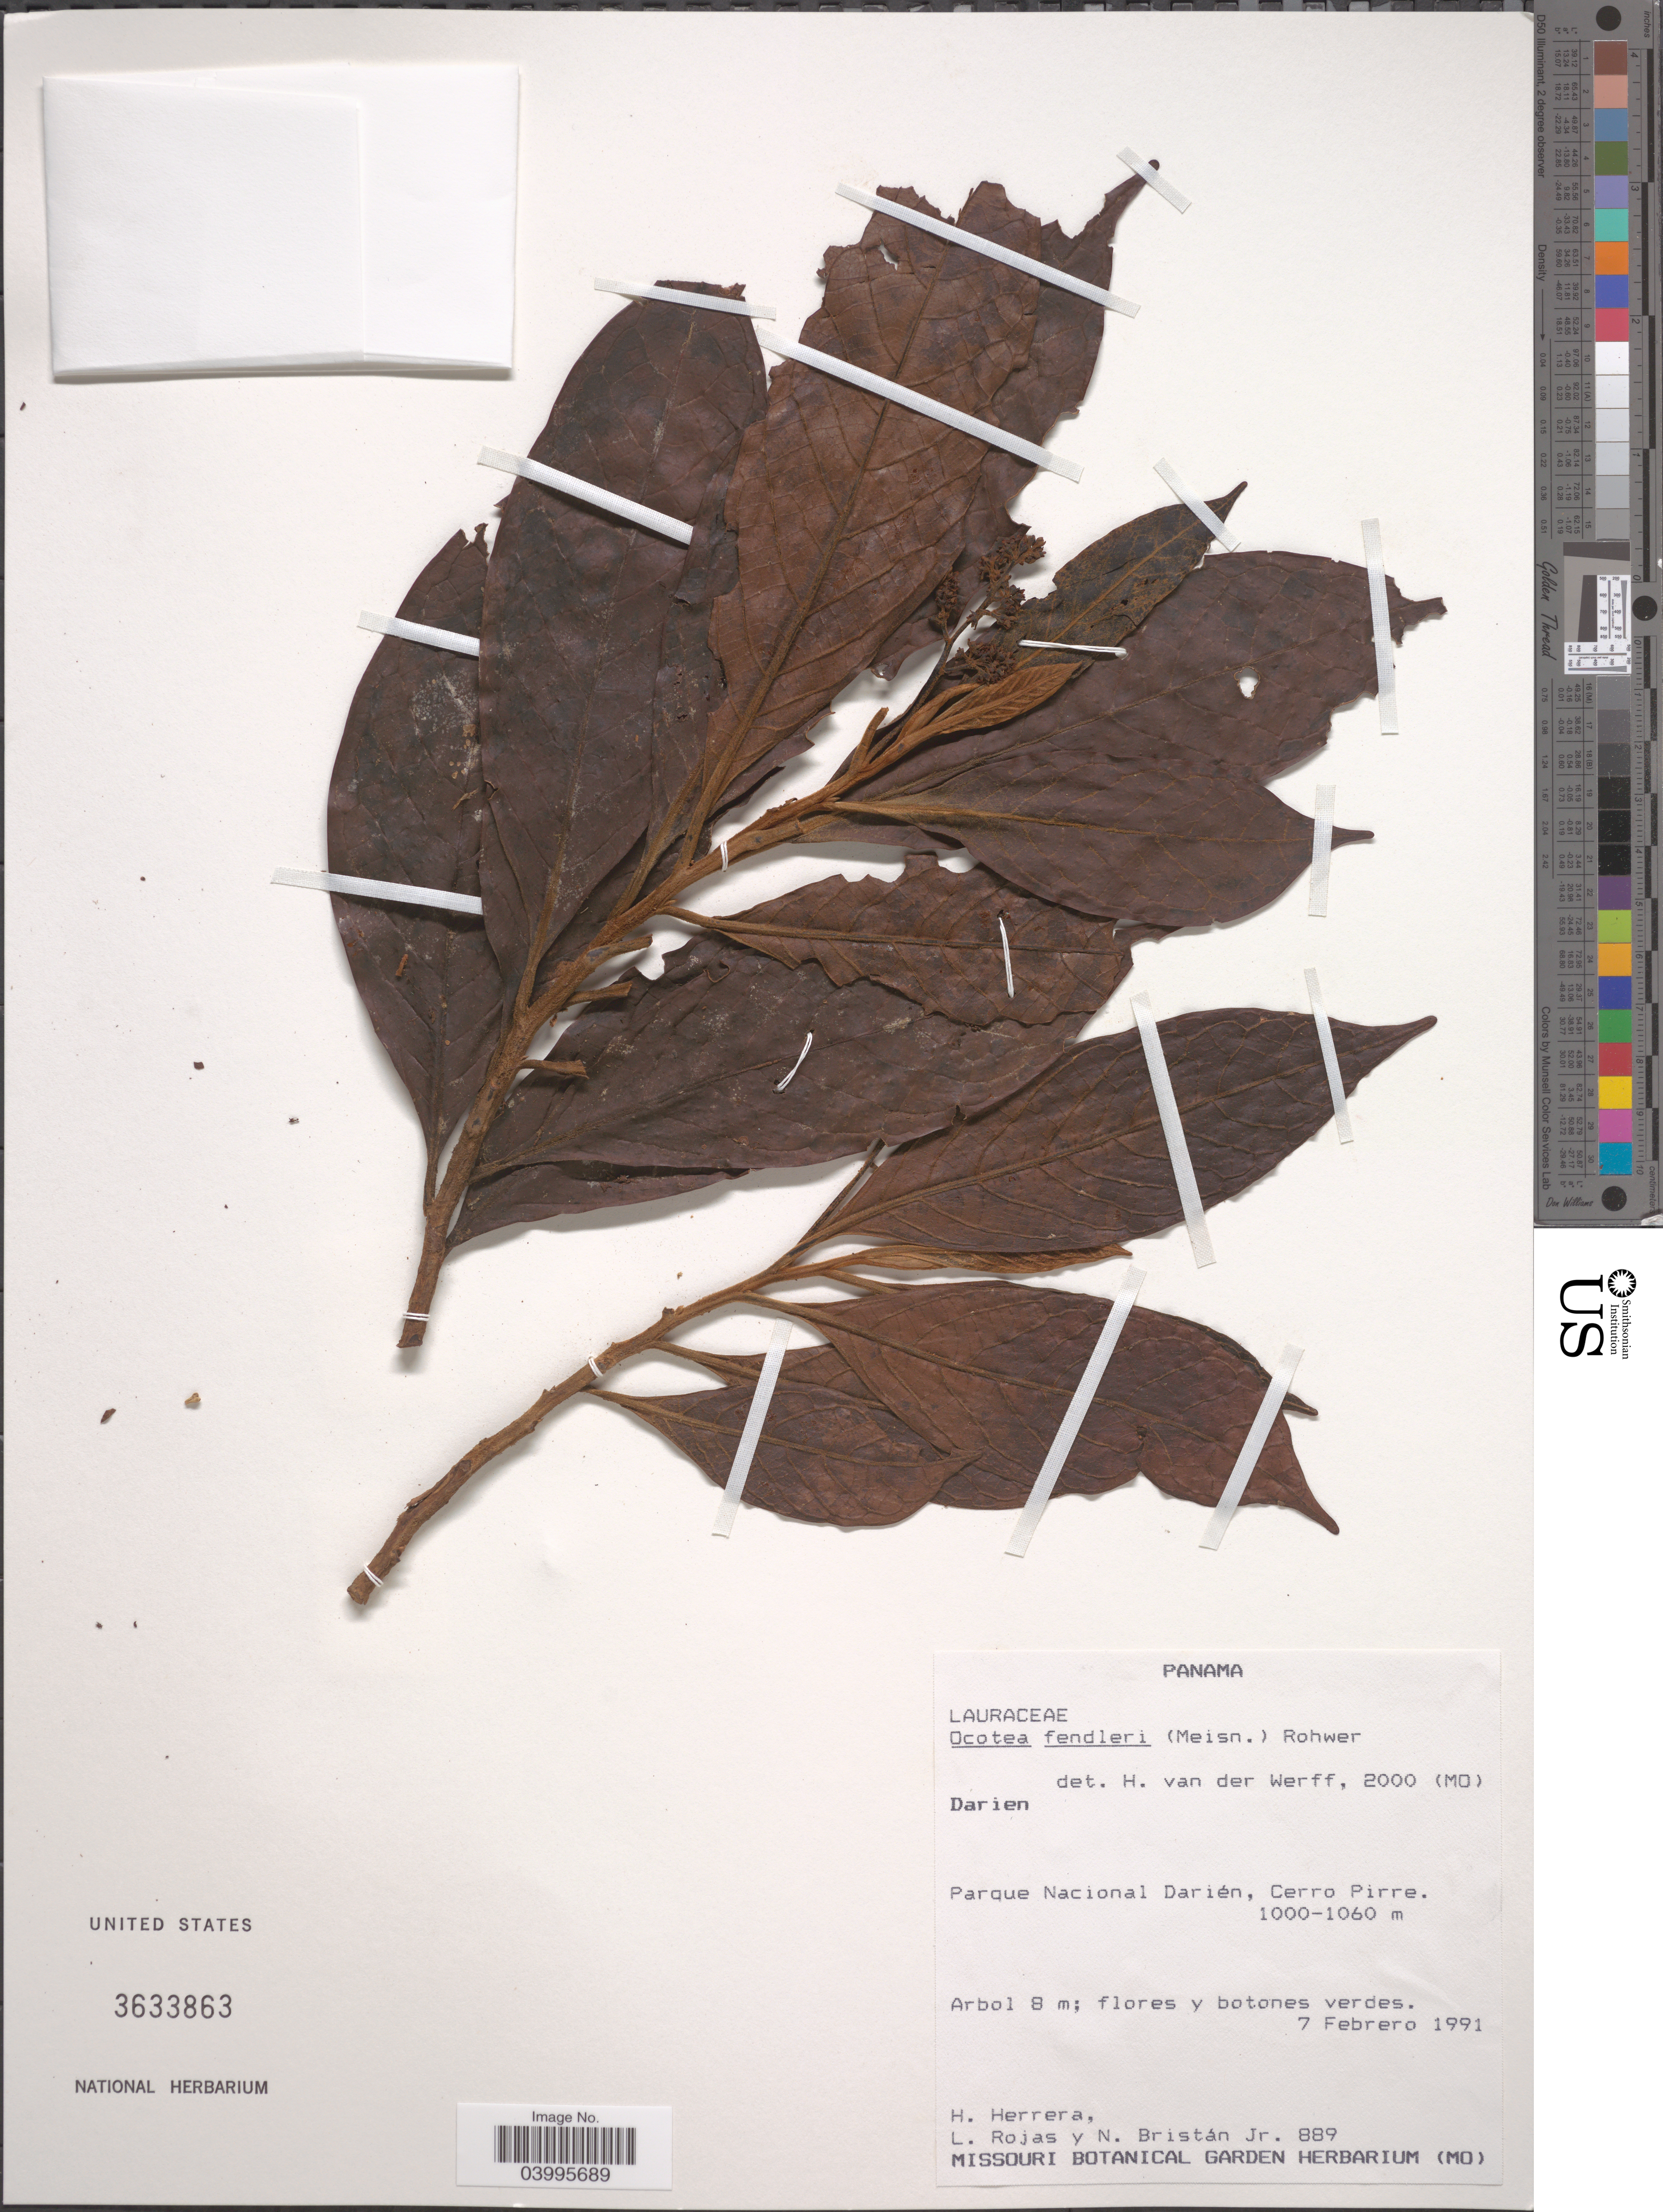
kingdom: Plantae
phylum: Tracheophyta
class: Magnoliopsida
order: Laurales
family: Lauraceae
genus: Ocotea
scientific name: Ocotea fendleri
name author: (Meisn.) Rohwer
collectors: H. Herrera, L. Rojas & N. Bristan Jr.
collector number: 889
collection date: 1991-02-07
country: Panama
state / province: Darien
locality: Parque Nacional Darién, Cerro Pirre.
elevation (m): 1000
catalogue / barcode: US 3633863